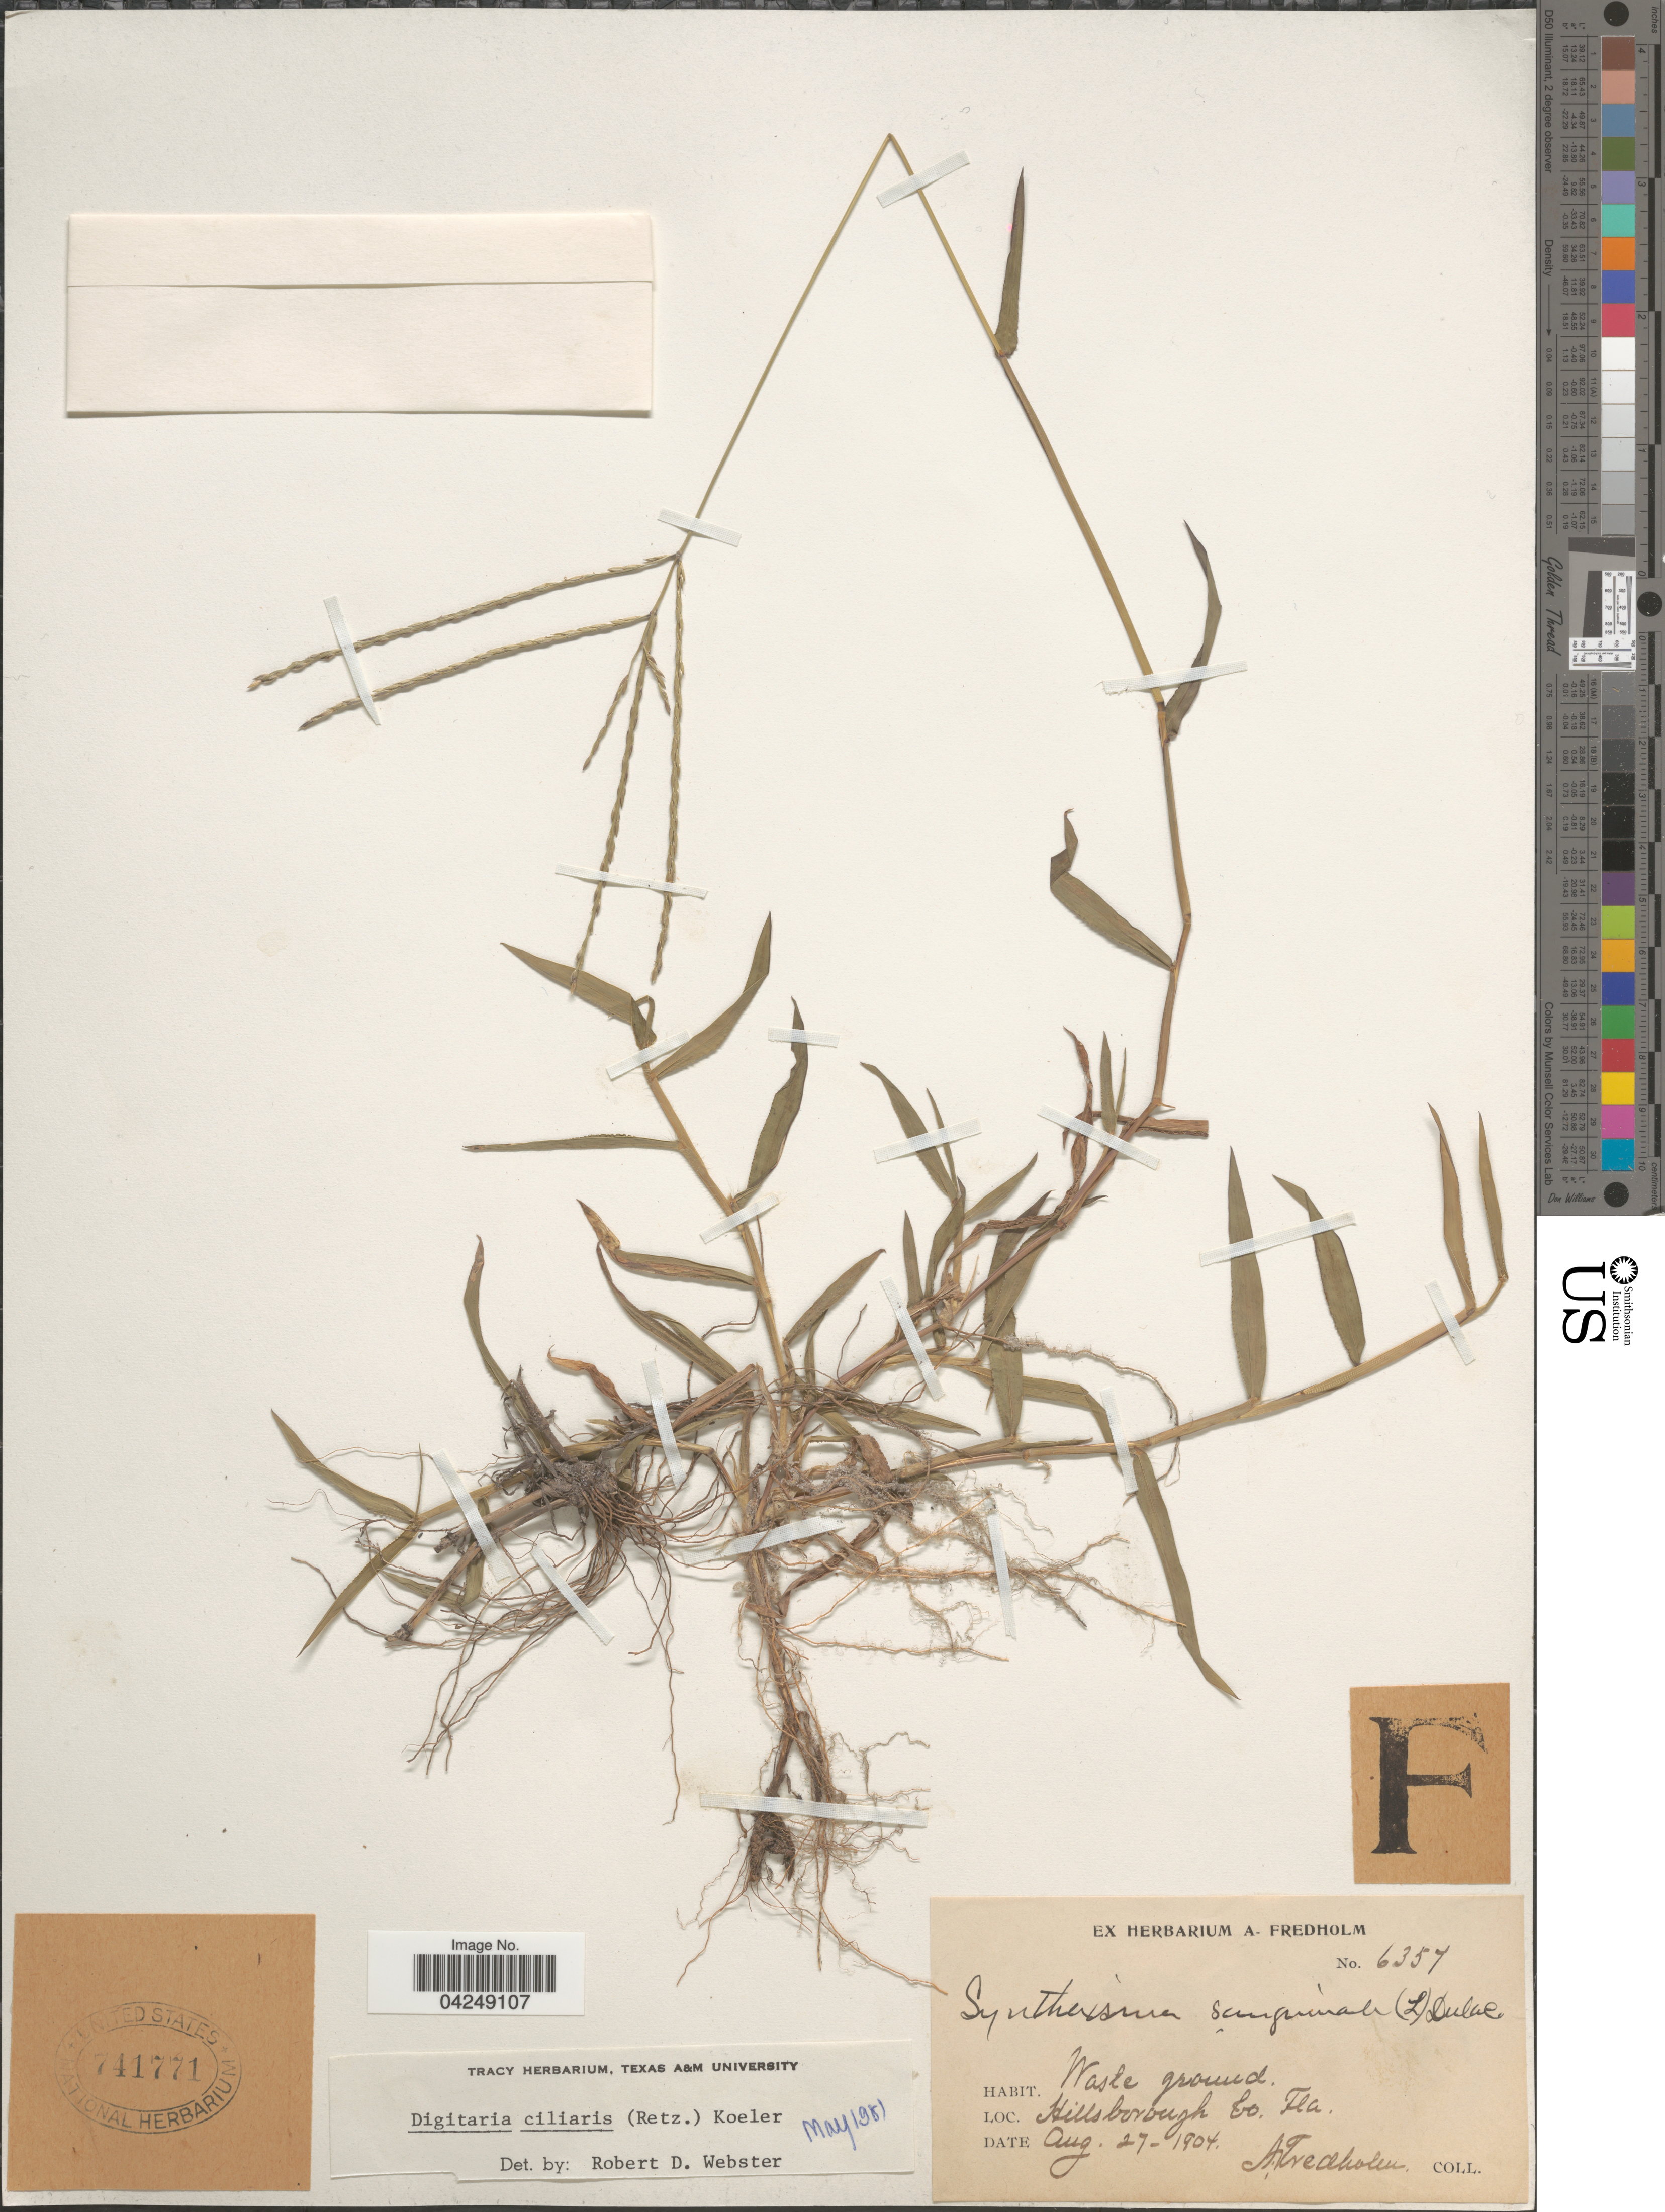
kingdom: Plantae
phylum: Tracheophyta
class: Liliopsida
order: Poales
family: Poaceae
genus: Digitaria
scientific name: Digitaria ciliaris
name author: (Retz.) Koeler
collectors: A. Fredholm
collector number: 6357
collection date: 1904-08-27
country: United States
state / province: Florida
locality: Waste ground. Hillsborough Co.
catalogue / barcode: US 741771